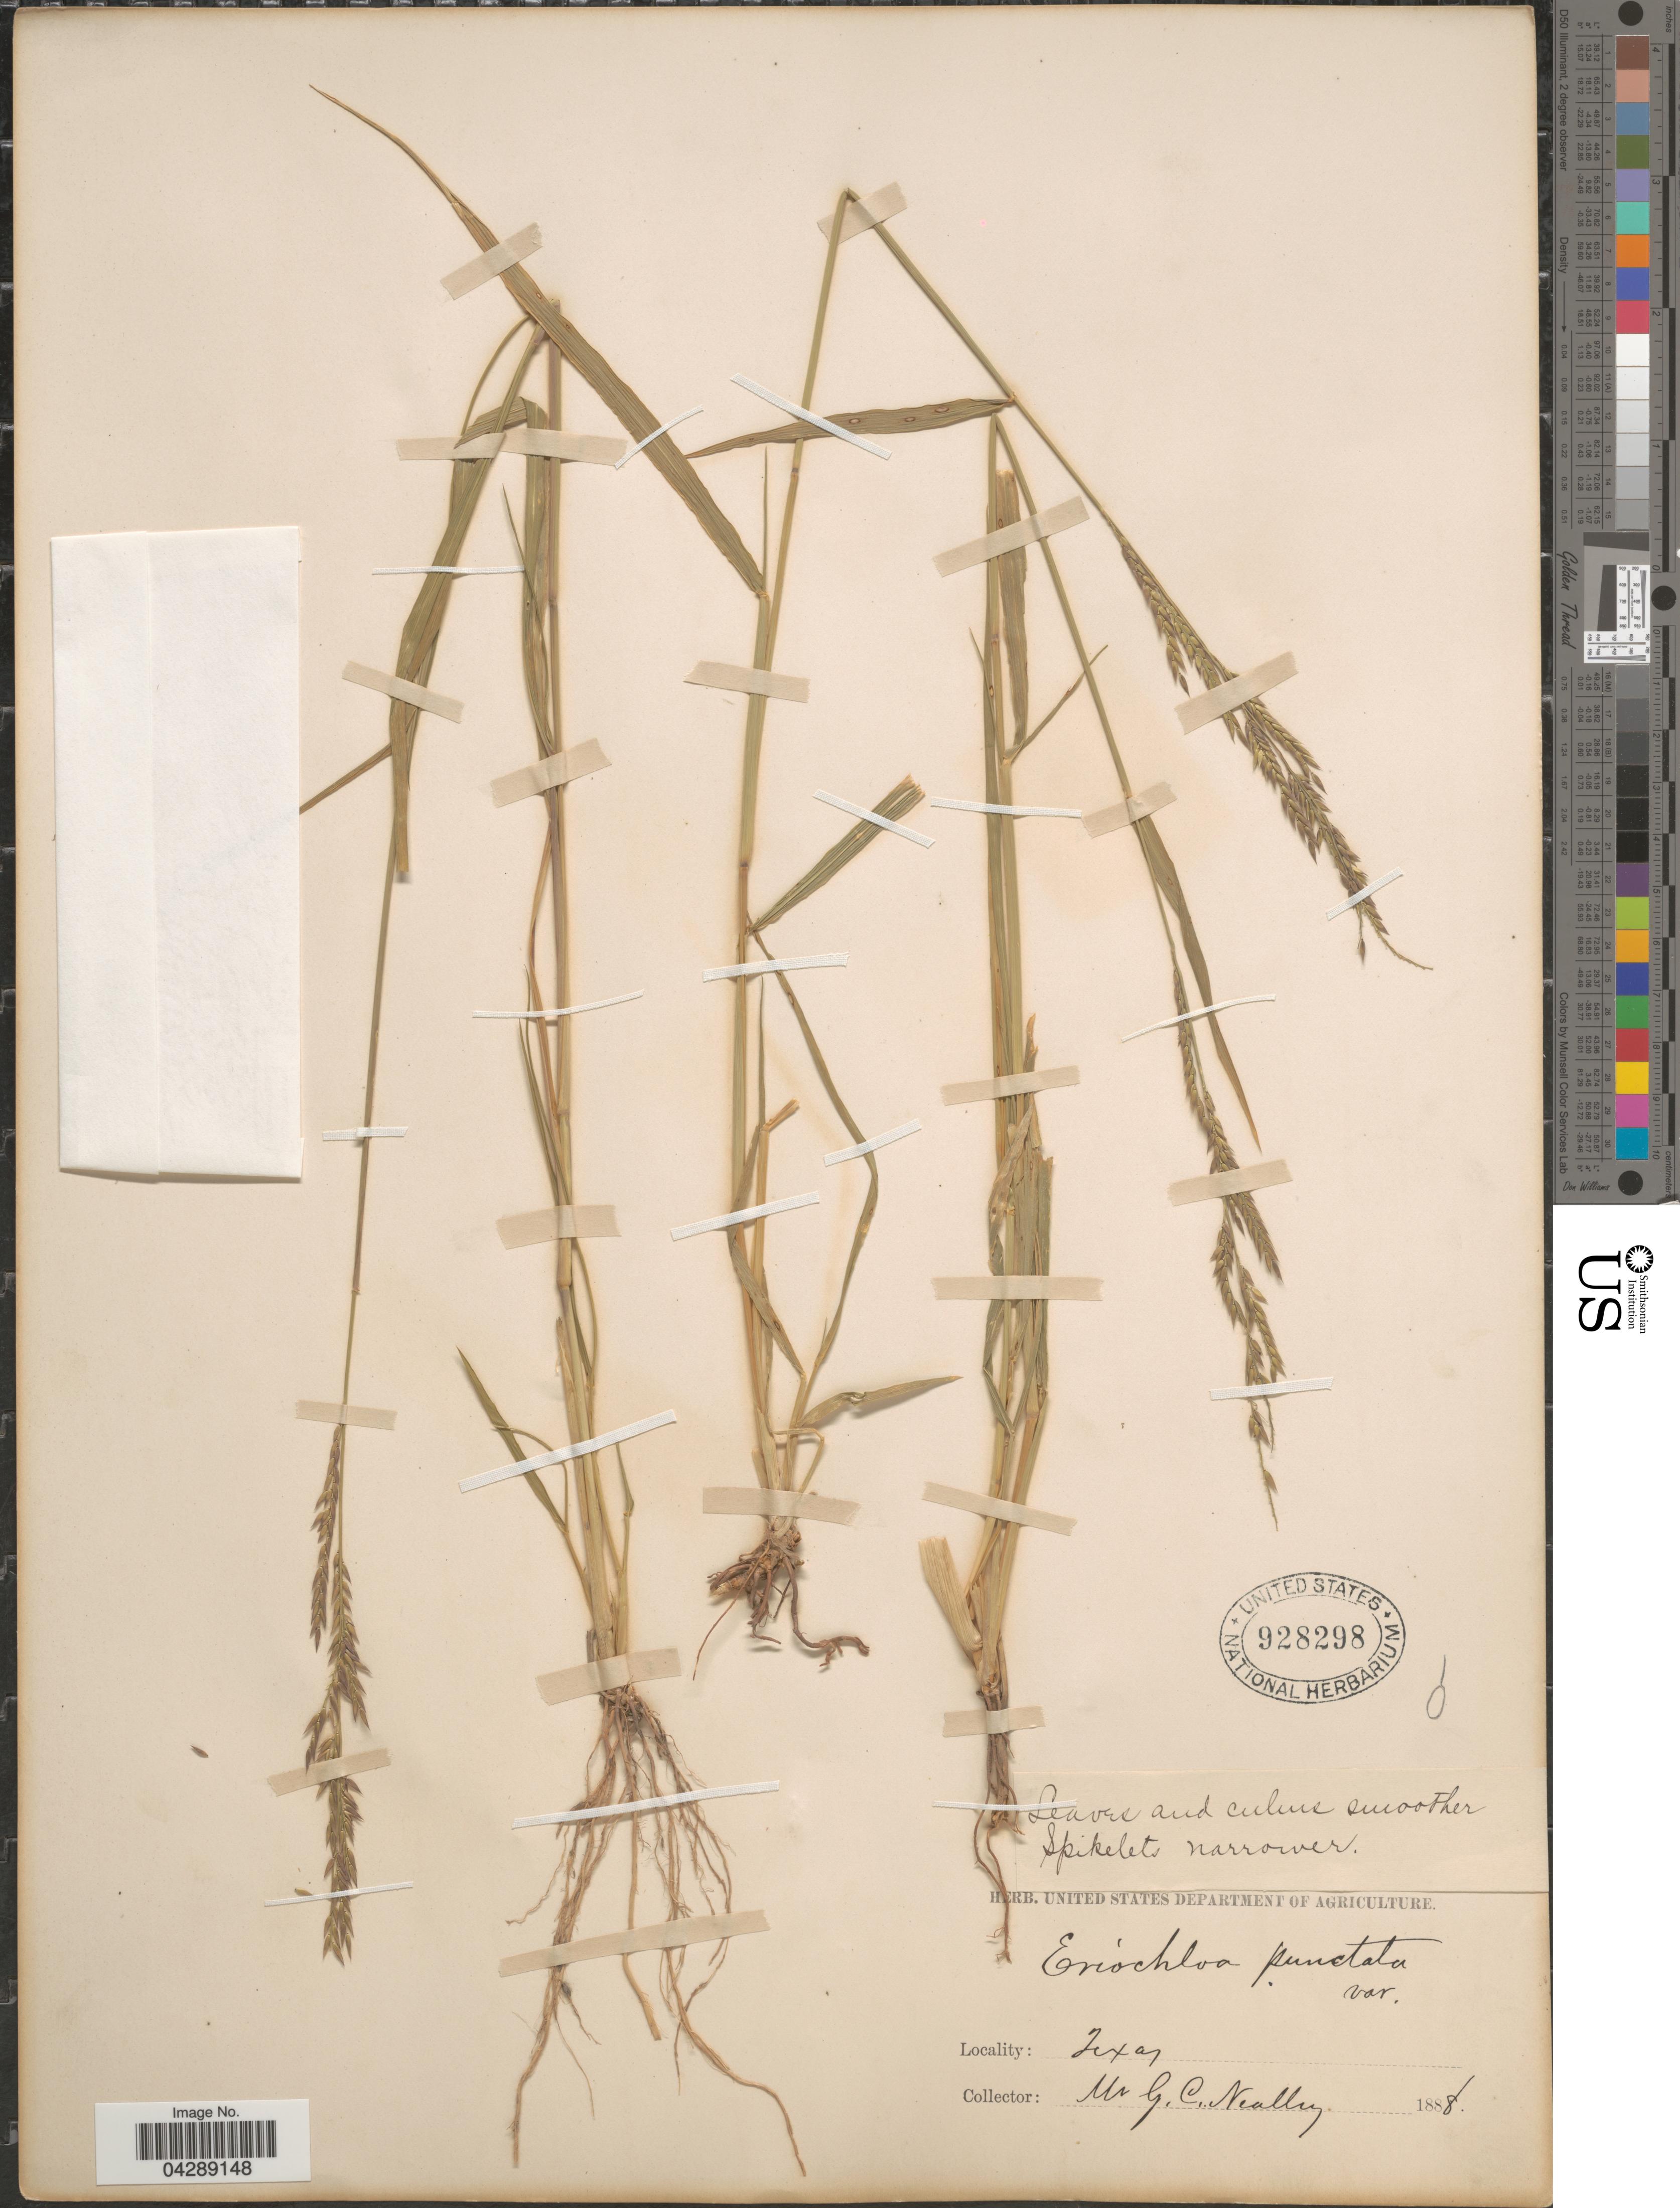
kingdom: Plantae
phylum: Tracheophyta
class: Liliopsida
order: Poales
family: Poaceae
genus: Eriochloa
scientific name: Eriochloa punctata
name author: (L.) Desv. ex Ham.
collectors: G. C. Nealley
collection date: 1888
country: United States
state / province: Texas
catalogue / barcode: US 928298